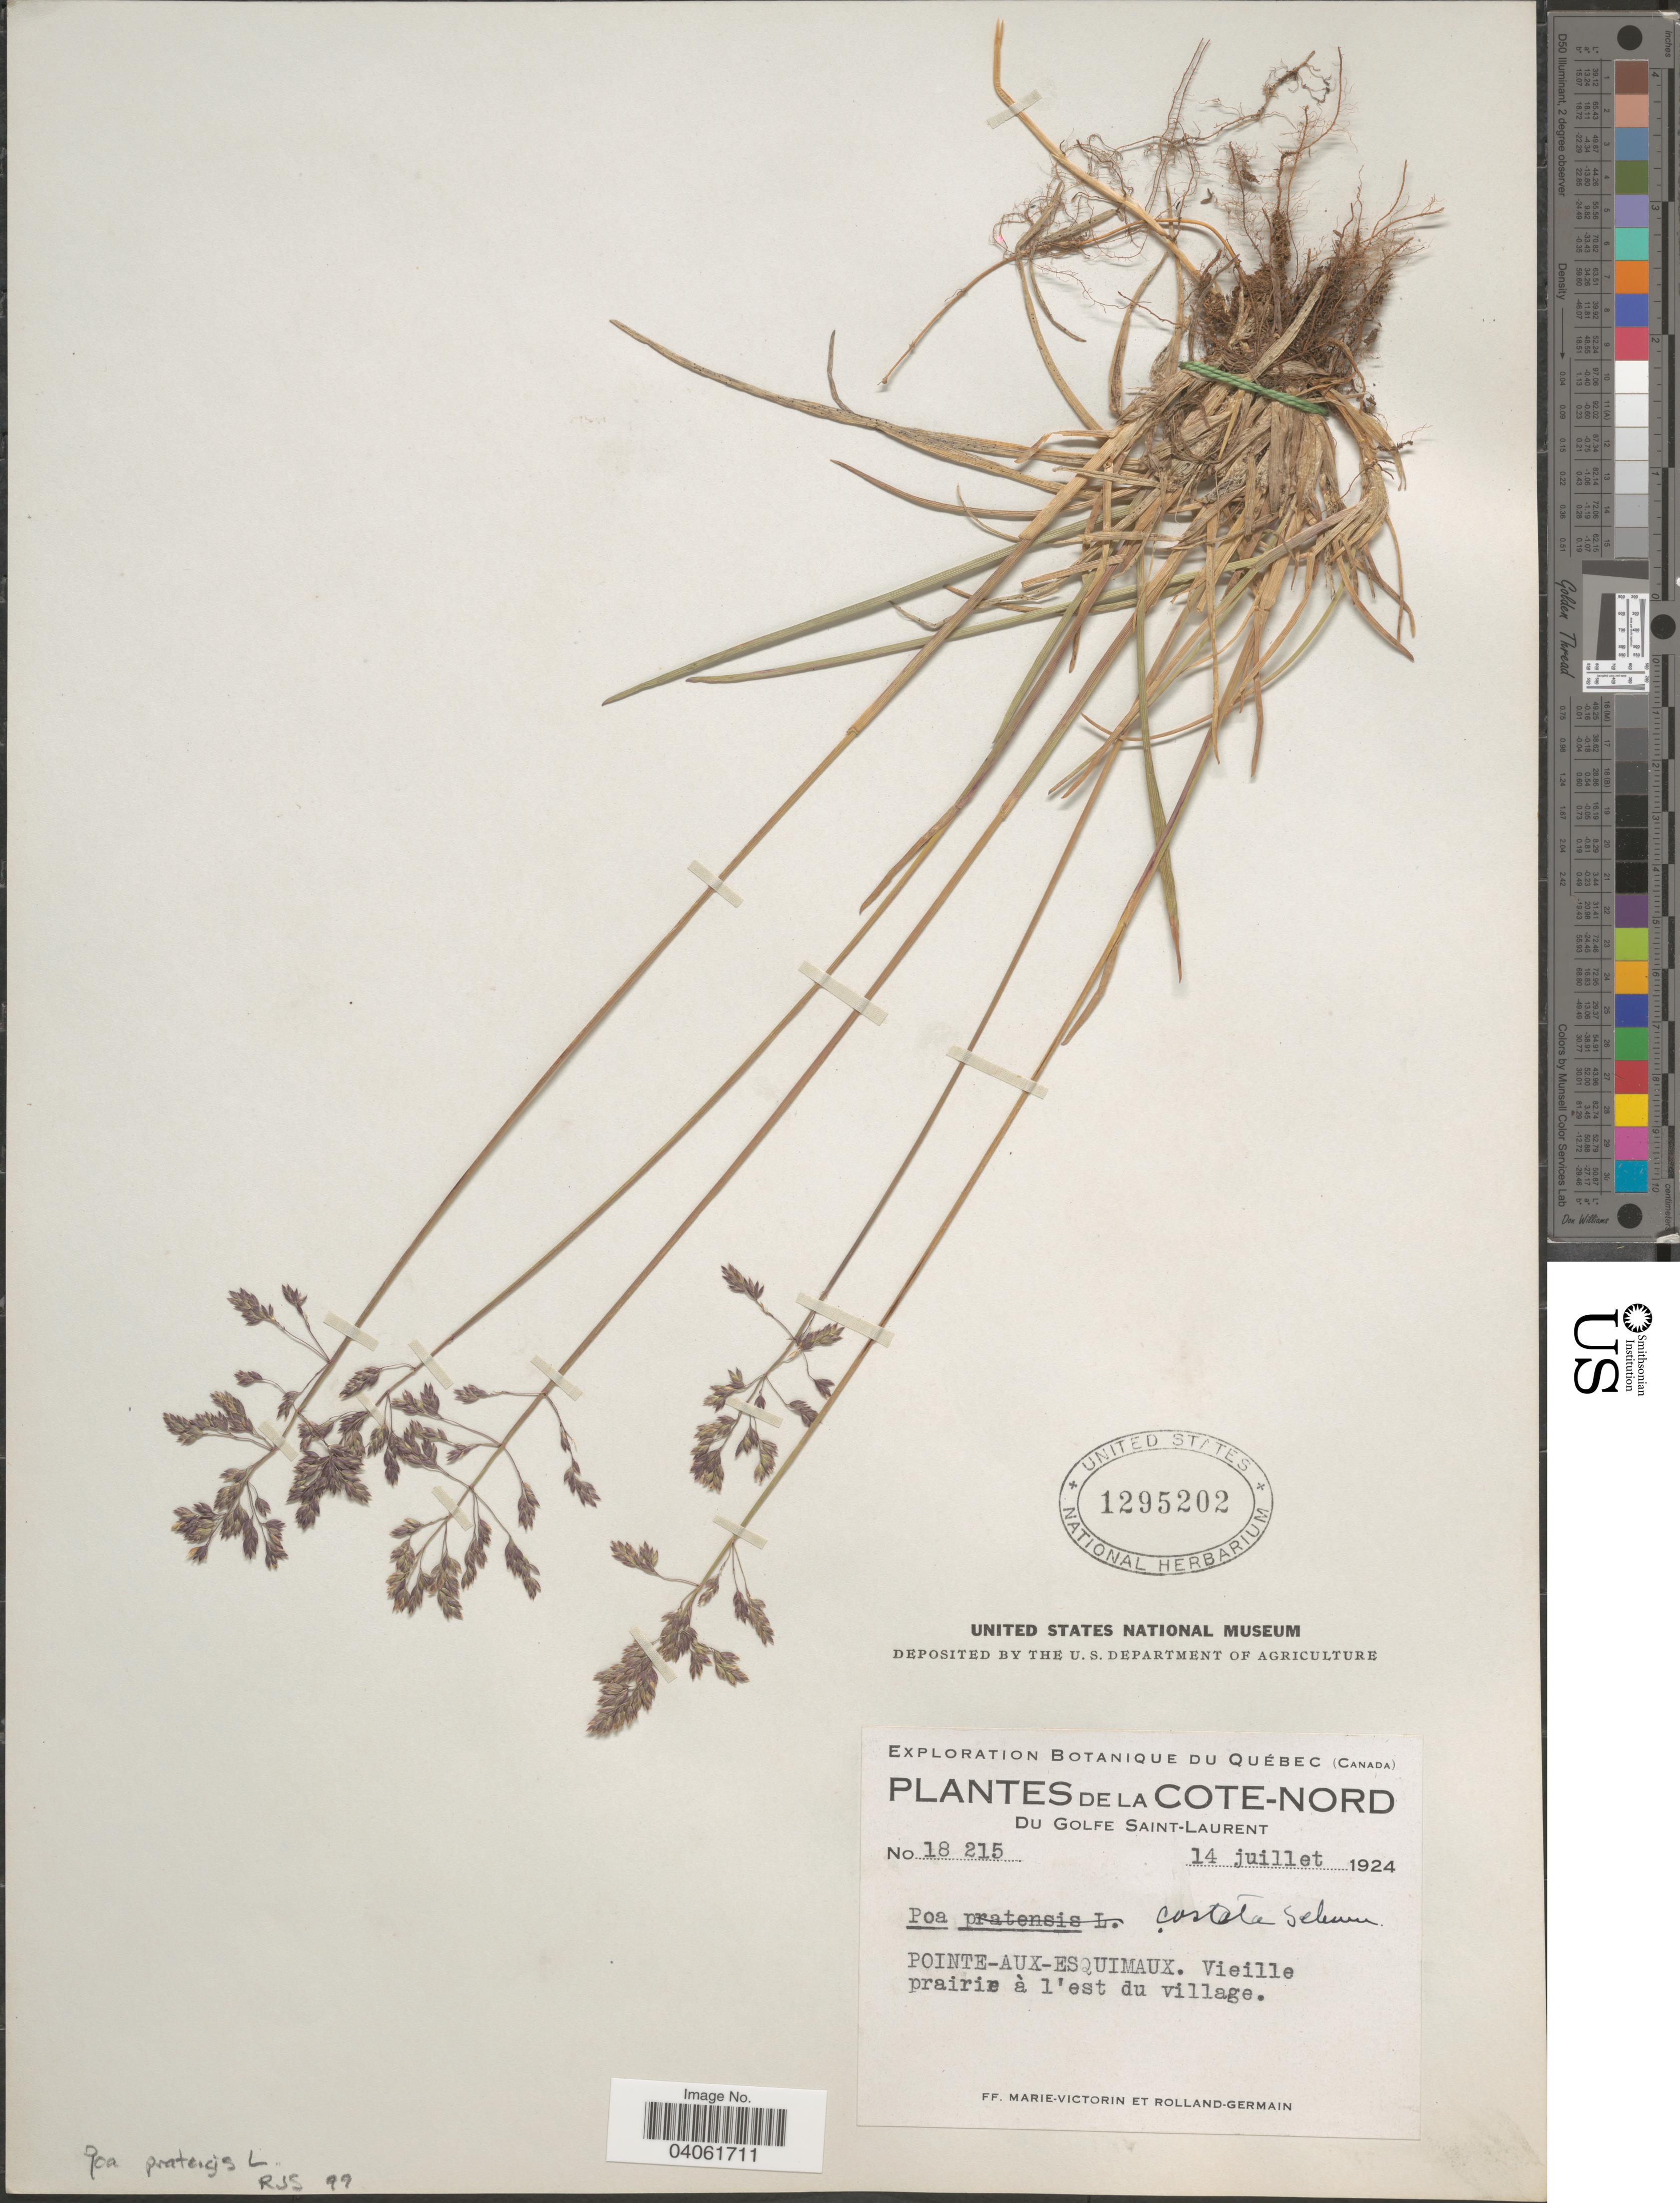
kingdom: Plantae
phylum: Tracheophyta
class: Liliopsida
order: Poales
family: Poaceae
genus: Poa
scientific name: Poa pratensis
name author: L.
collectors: F. Marie-Victorin & Rolland-Germain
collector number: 18215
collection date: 1924-07-14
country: Canada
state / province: Quebec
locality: La Cote-Nord. Du Golfe Sain-Laurent. Pointe-aux-Esquimaux.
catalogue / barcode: US 1295202